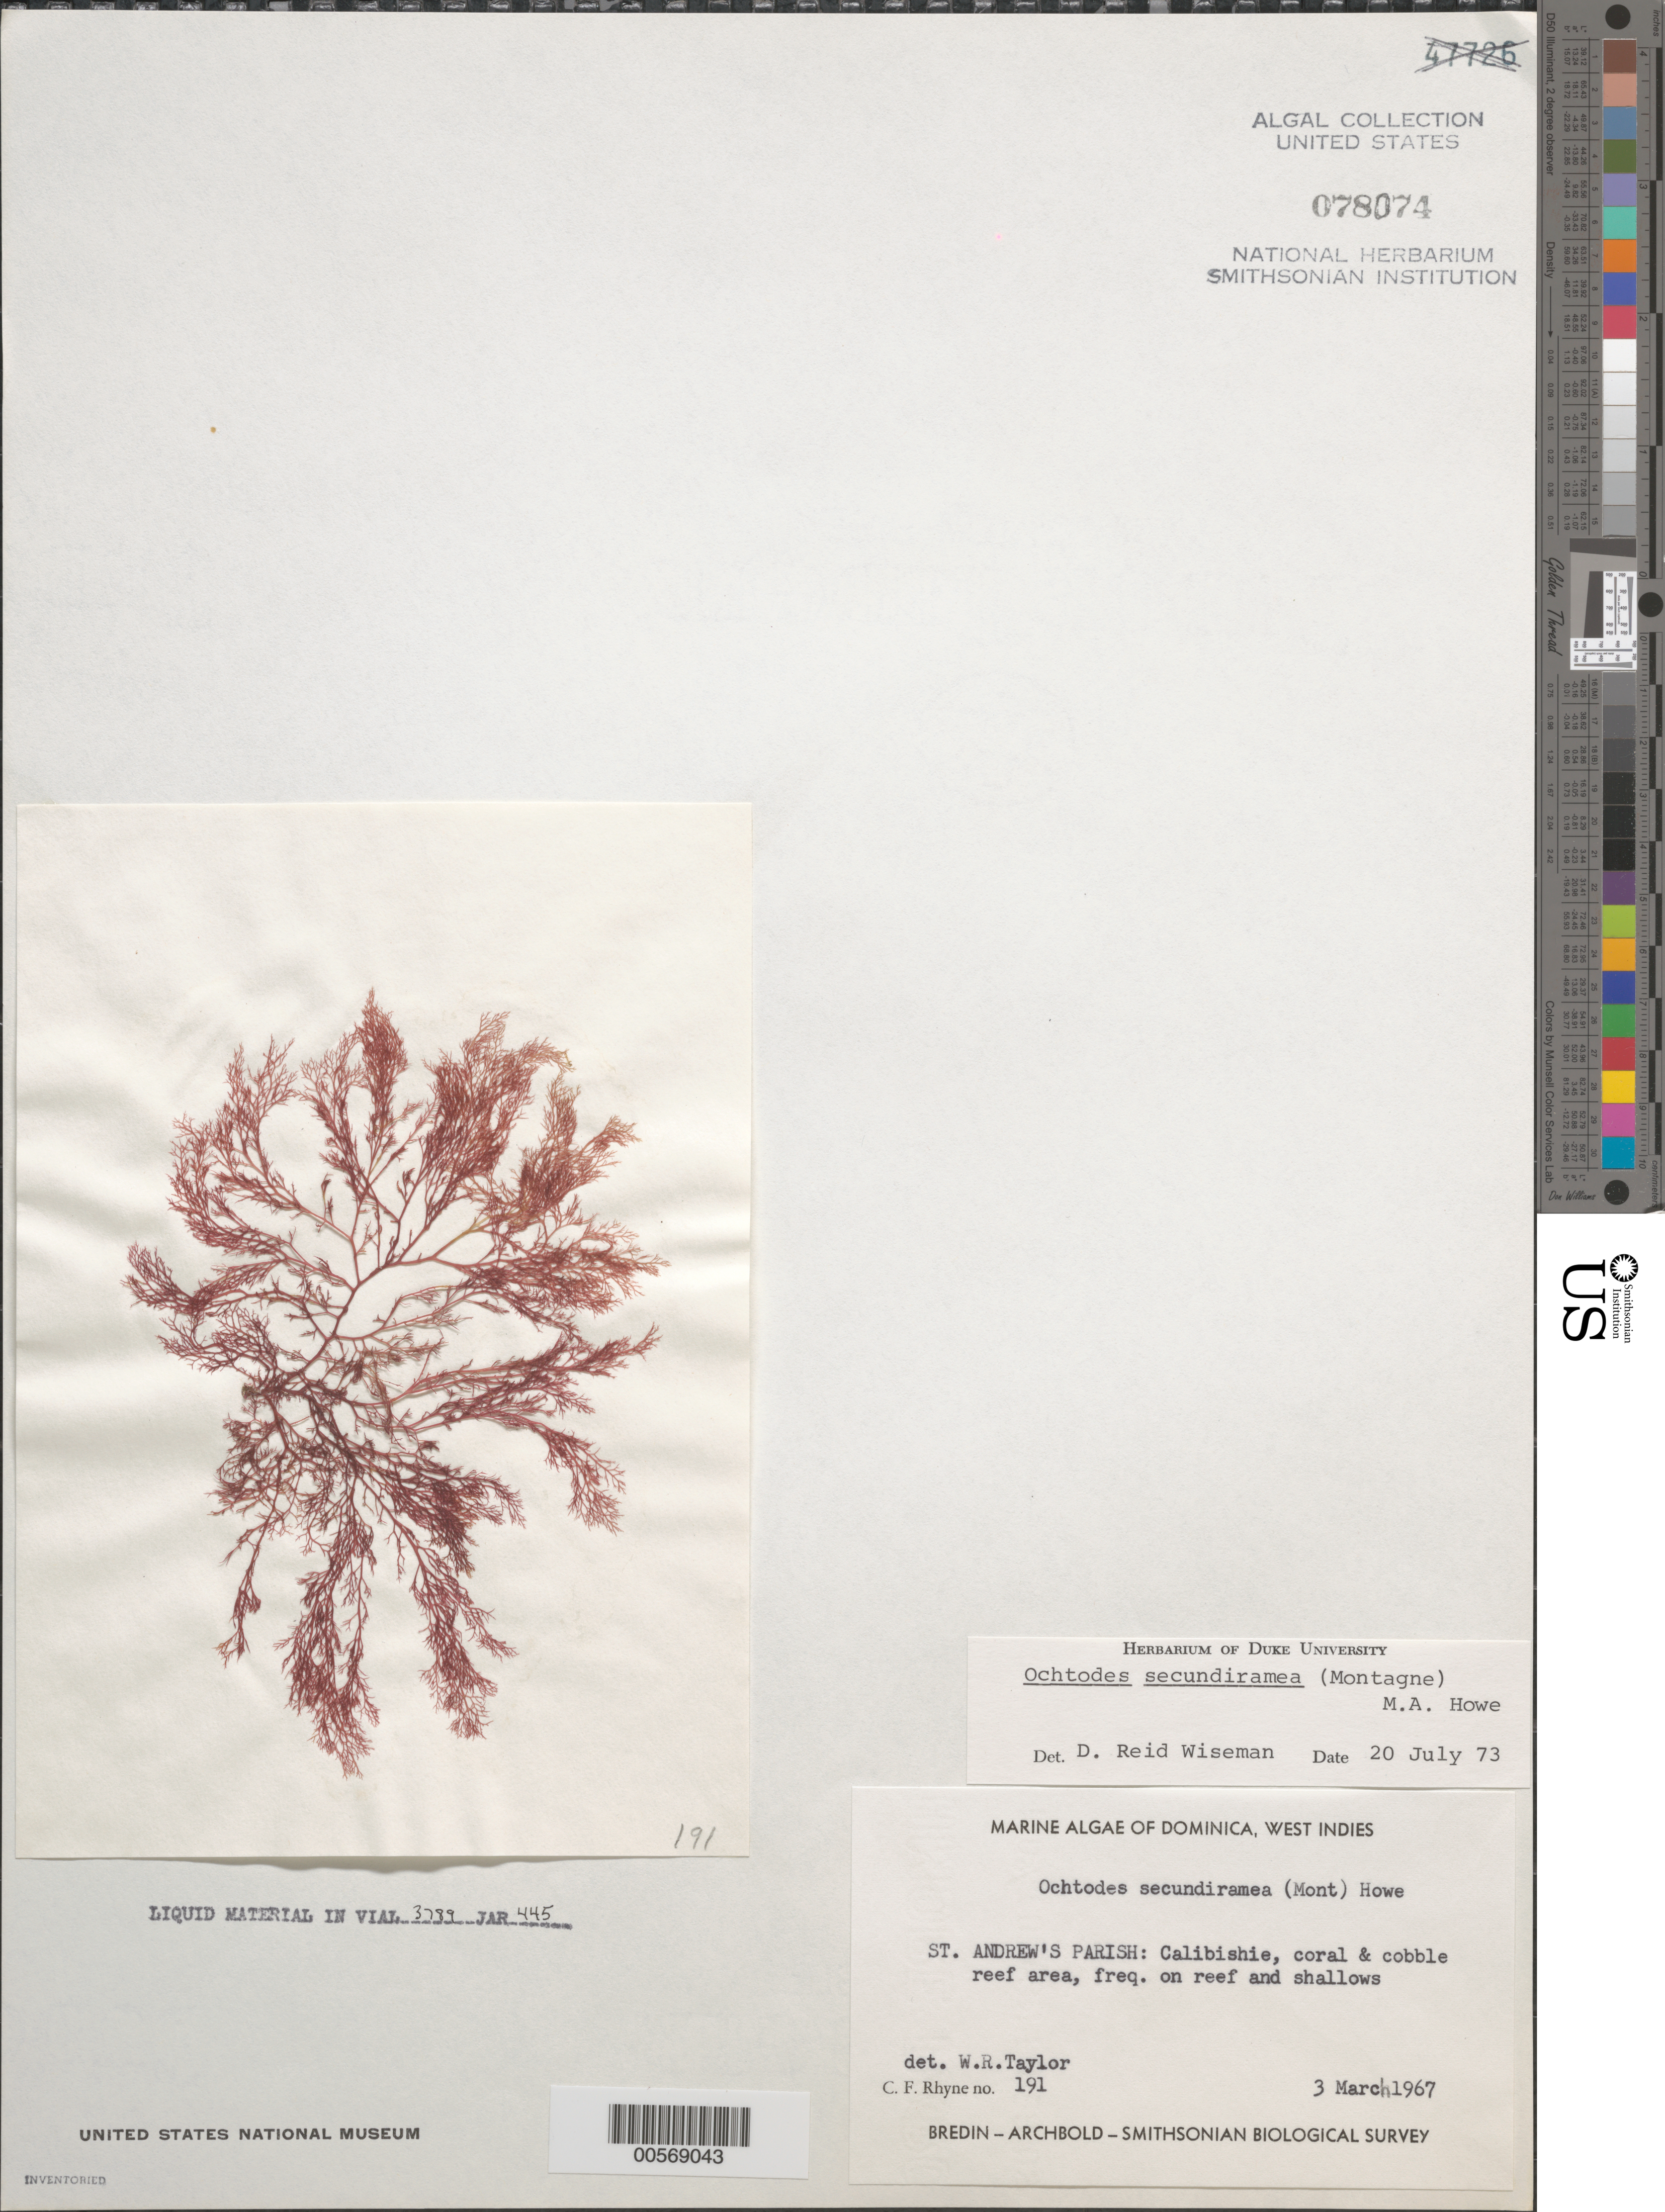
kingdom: Plantae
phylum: Rhodophyta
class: Florideophyceae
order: Gigartinales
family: Rhizophyllidaceae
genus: Ochtodes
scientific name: Ochtodes secundiramea, ined.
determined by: Wiseman, D. R.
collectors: C. Rhyne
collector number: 191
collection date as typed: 03 Mar 1967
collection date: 1967-03-03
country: Dominica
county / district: St. Andrew's Parish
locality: Calibishie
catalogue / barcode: US 78074